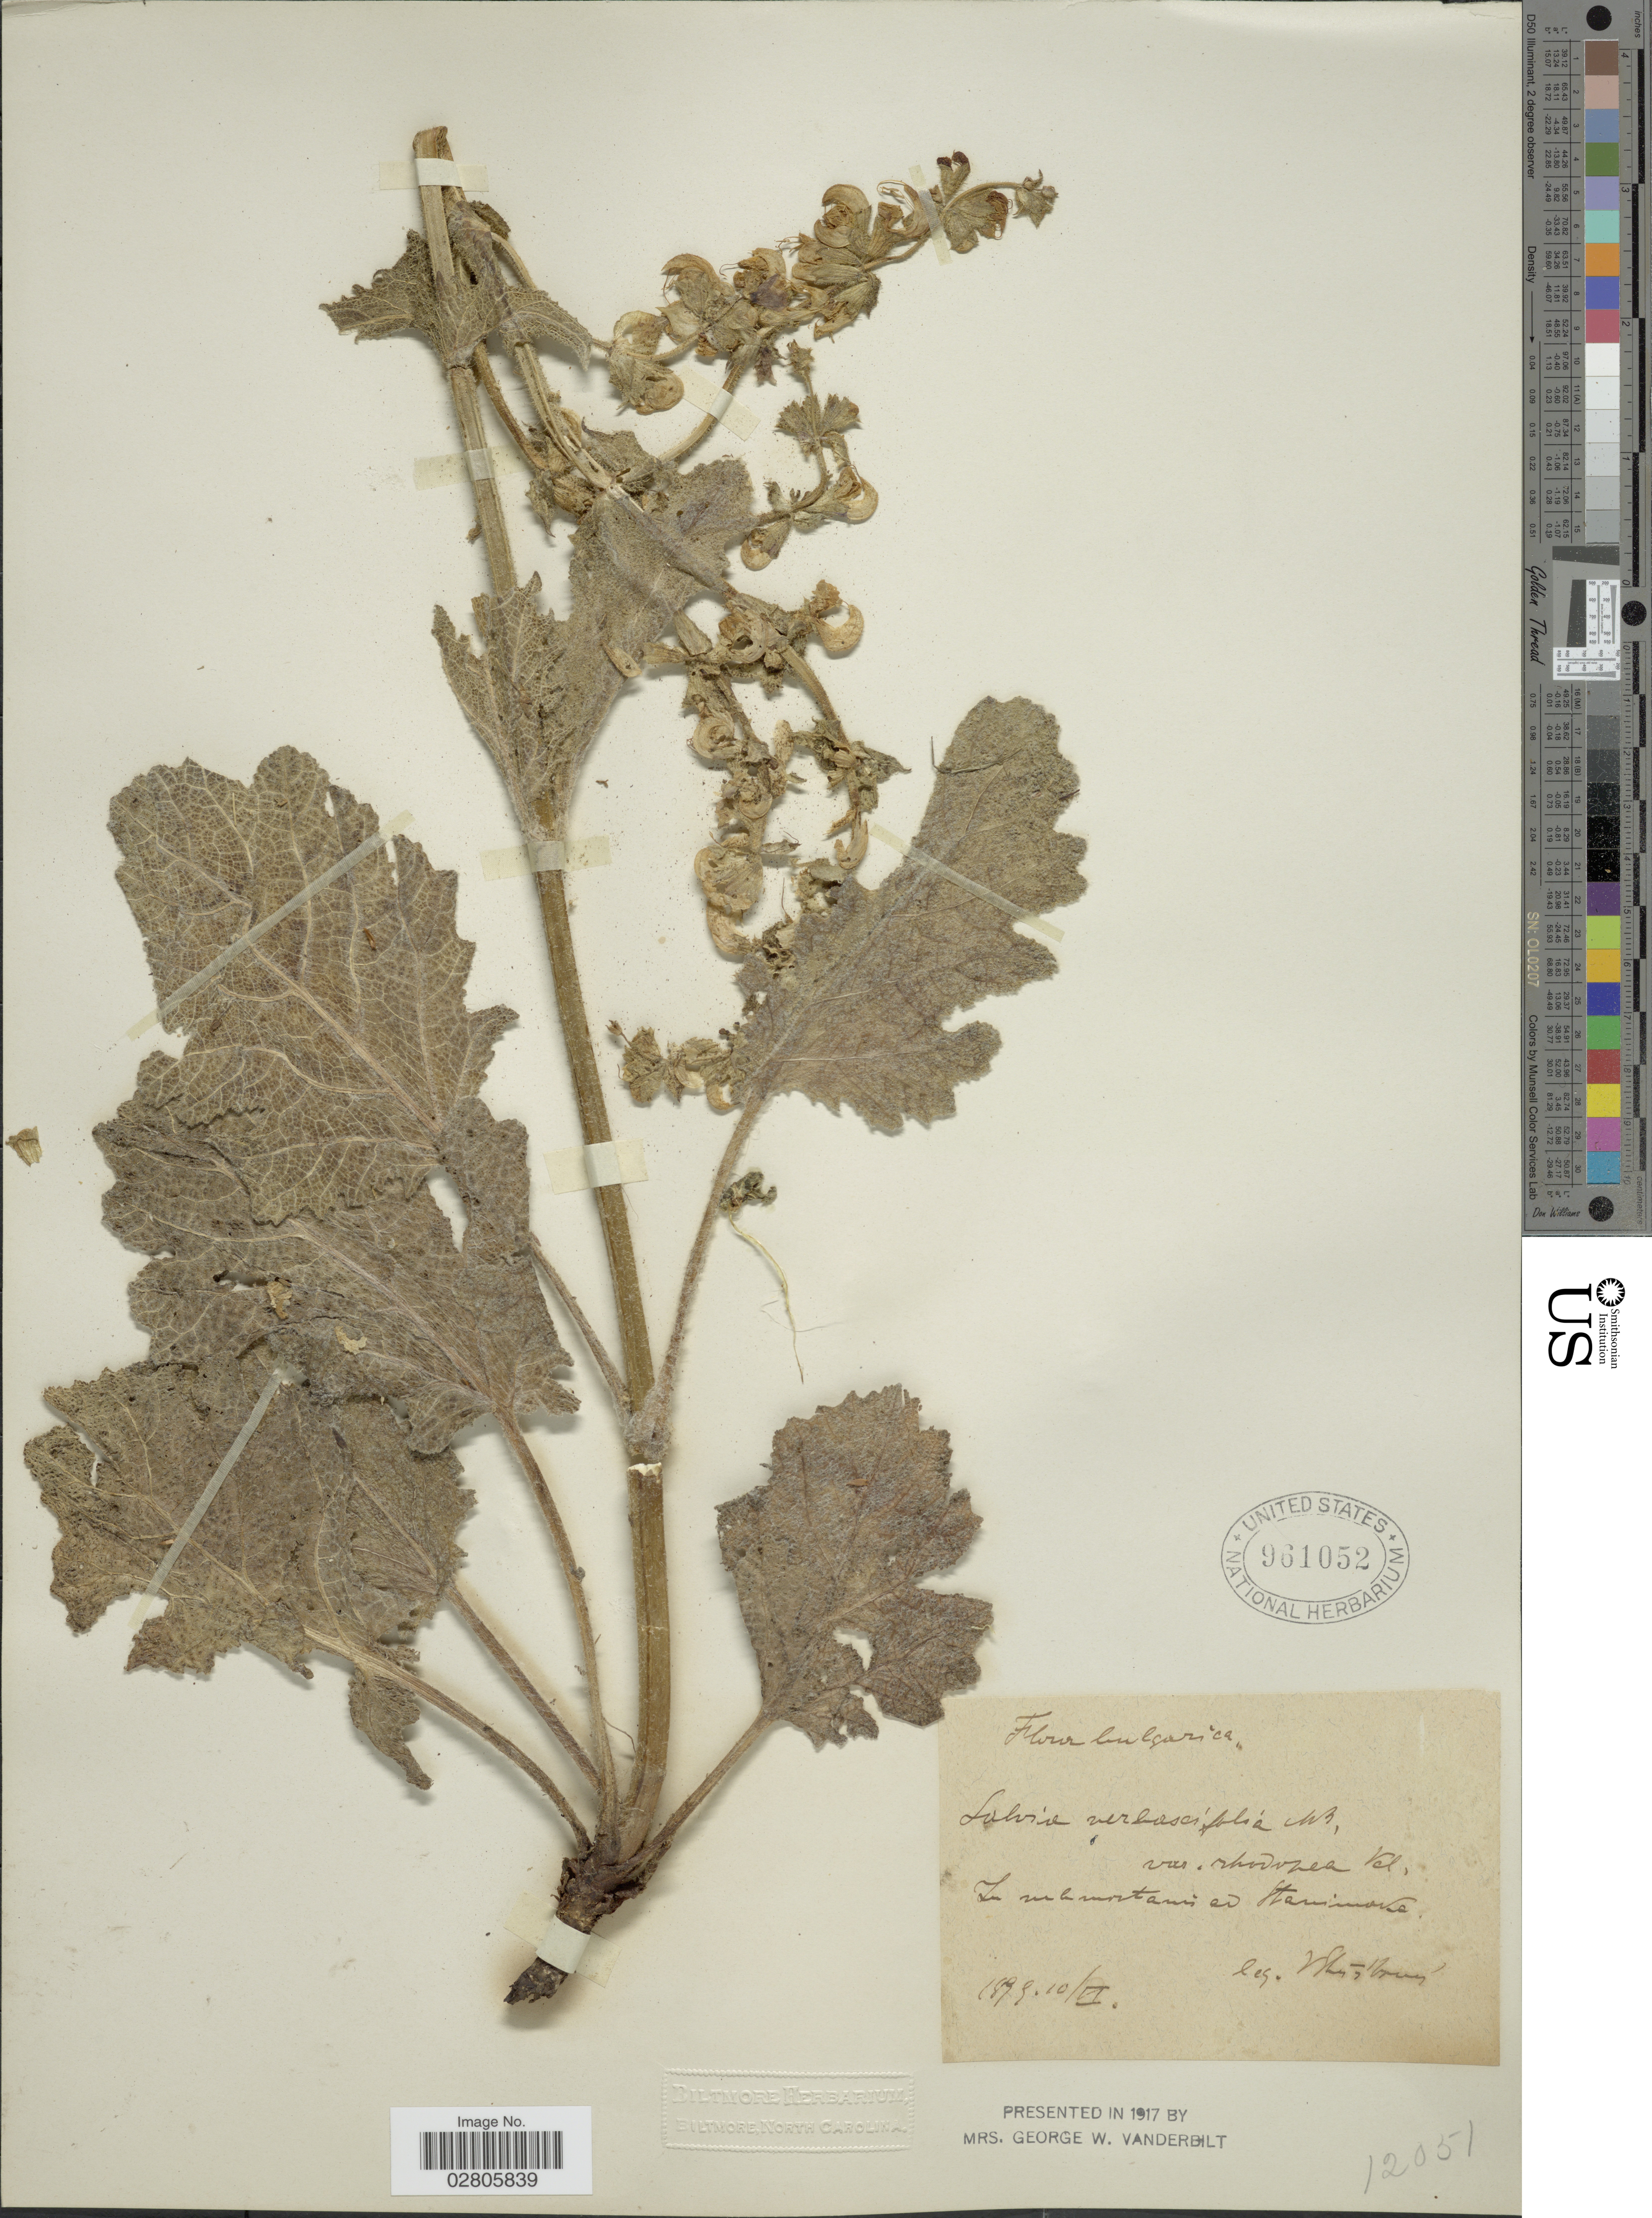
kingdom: Plantae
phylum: Tracheophyta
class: Magnoliopsida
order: Lamiales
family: Lamiaceae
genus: Salvia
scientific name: Salvia verbascifolia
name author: M. Bieb.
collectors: V. Stribrny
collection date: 1899-06-10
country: Bulgaria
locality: In mile montanis ad Stanimoke. [interpreted]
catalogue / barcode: US 961052